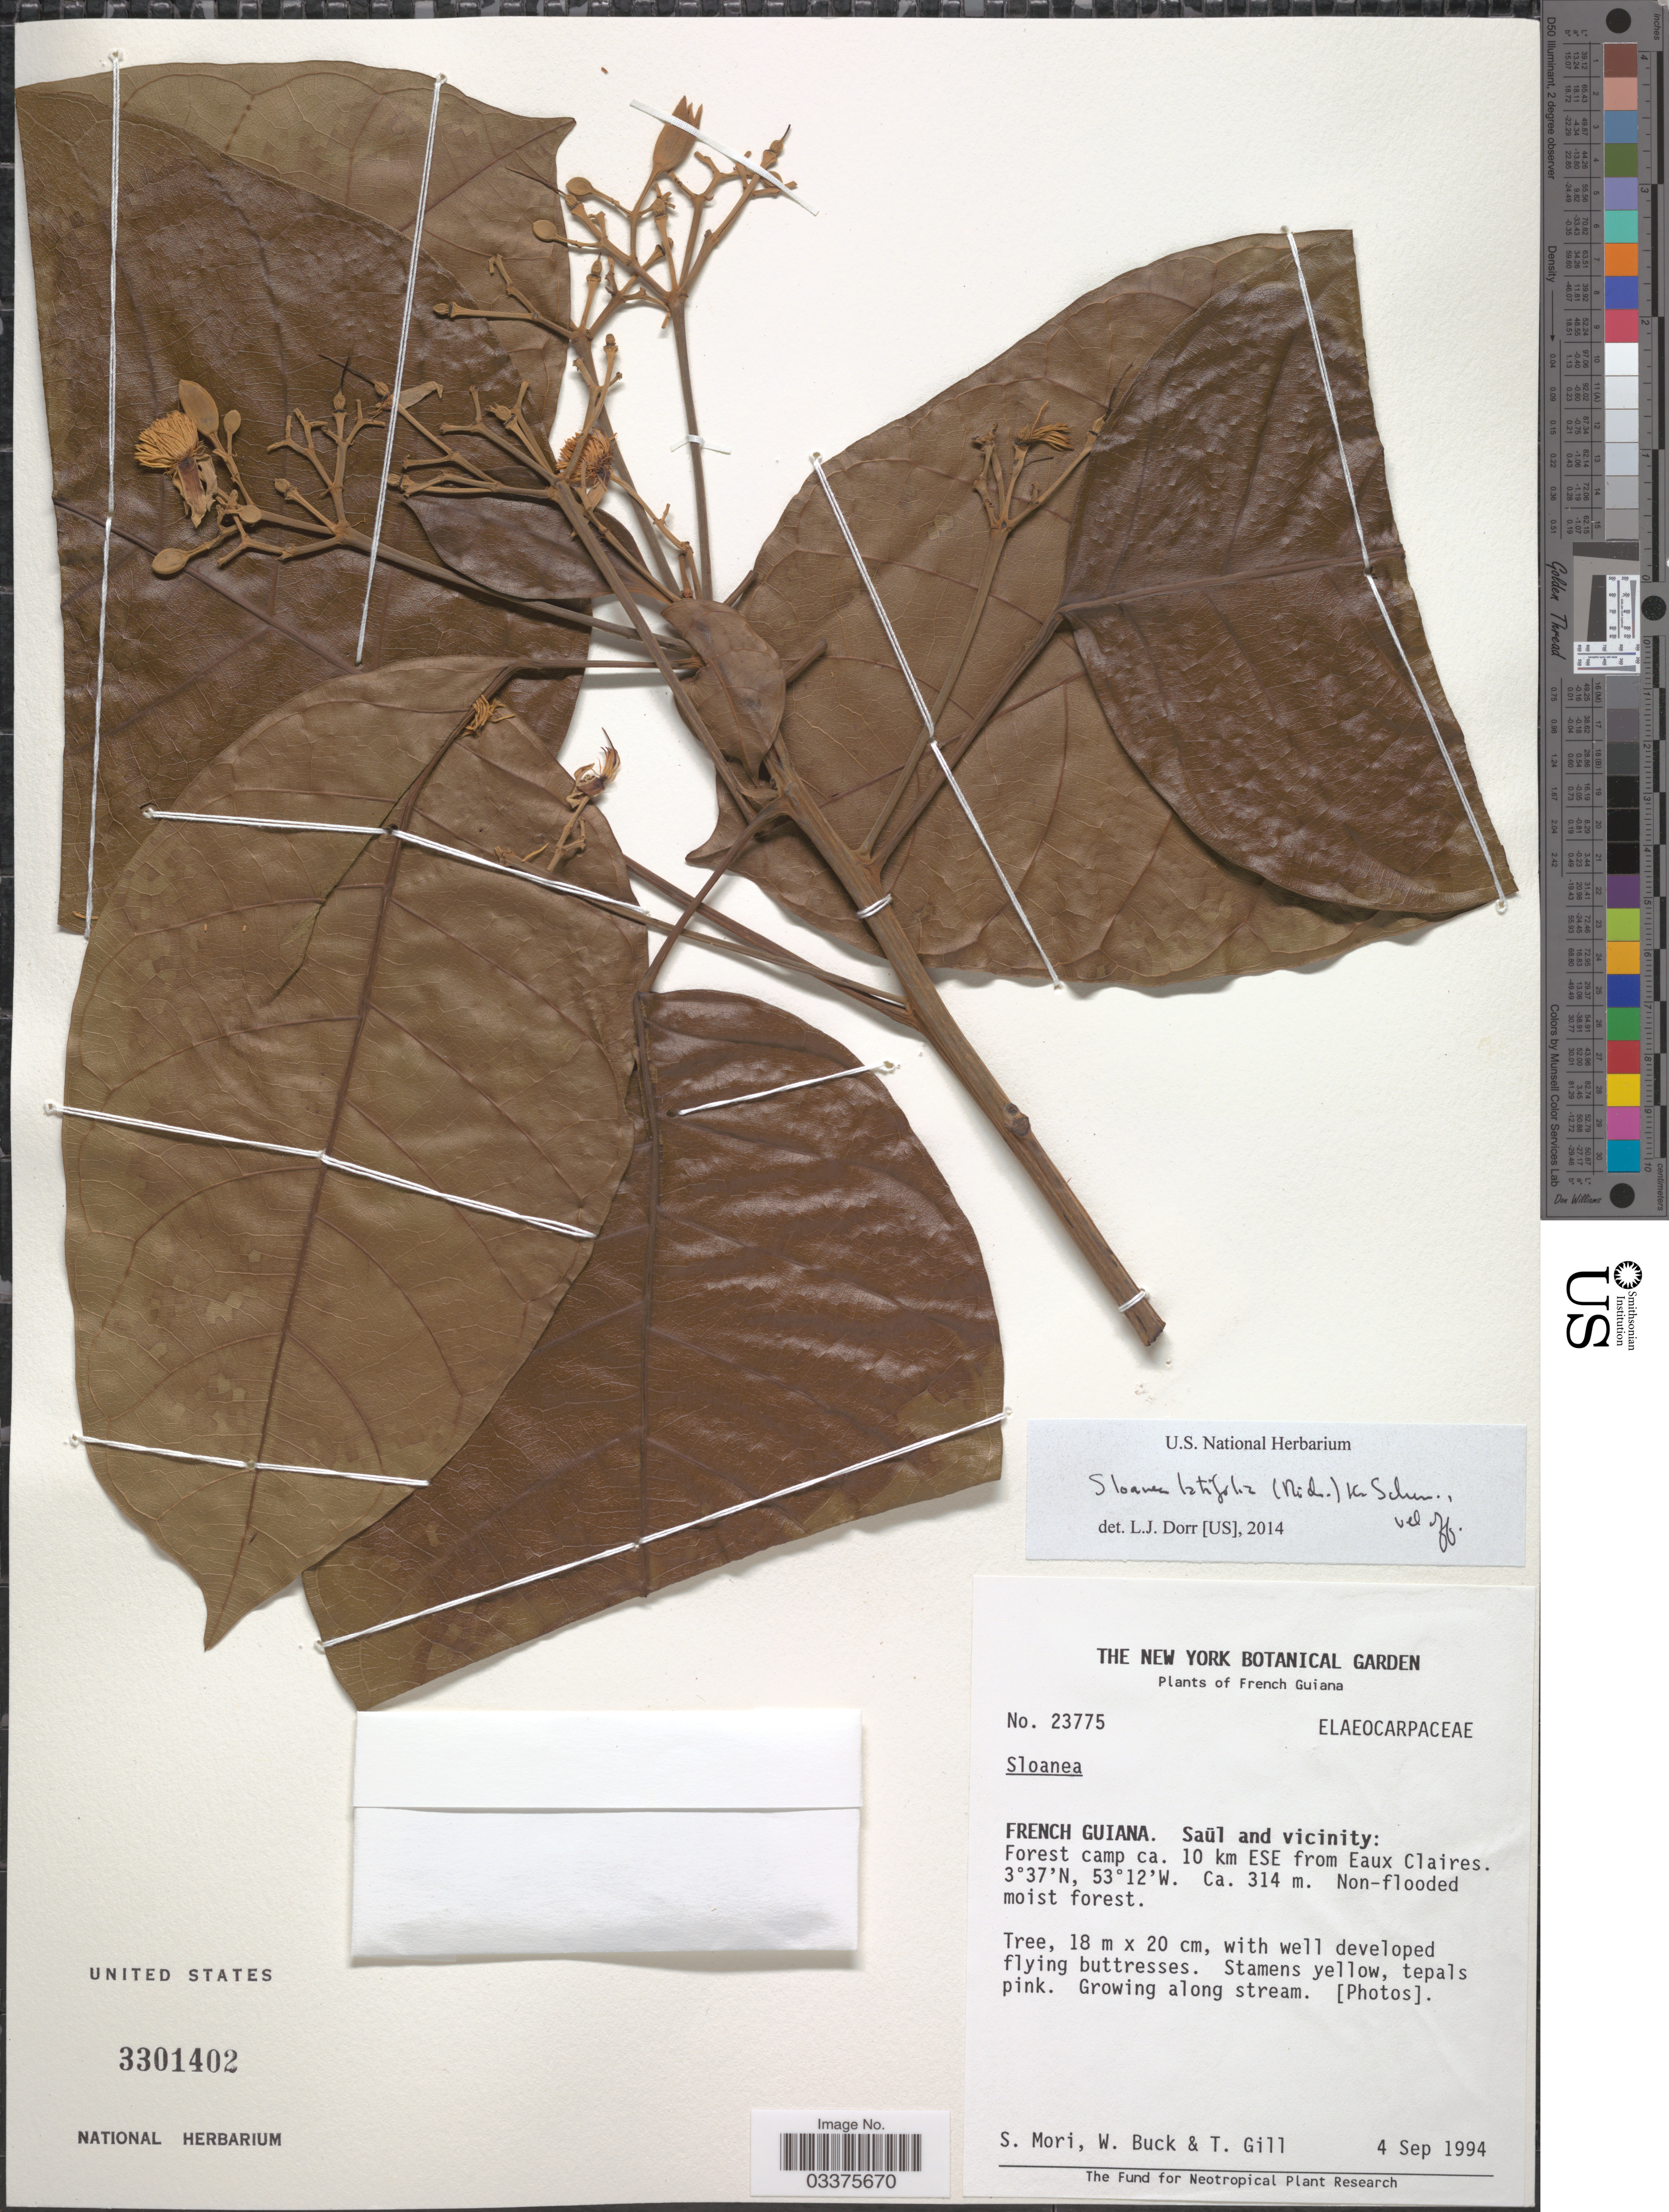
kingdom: Plantae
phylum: Tracheophyta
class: Magnoliopsida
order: Oxalidales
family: Elaeocarpaceae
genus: Sloanea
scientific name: Sloanea latifolia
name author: (Rich.) K. Schum.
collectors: S. Mori, W. Buck & T. Gill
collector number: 23775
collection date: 1994-09-04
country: French Guiana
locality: Saül and vicinity: Forest camp ca. 10 km ESE from Eaux Claires.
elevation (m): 314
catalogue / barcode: US 3301402